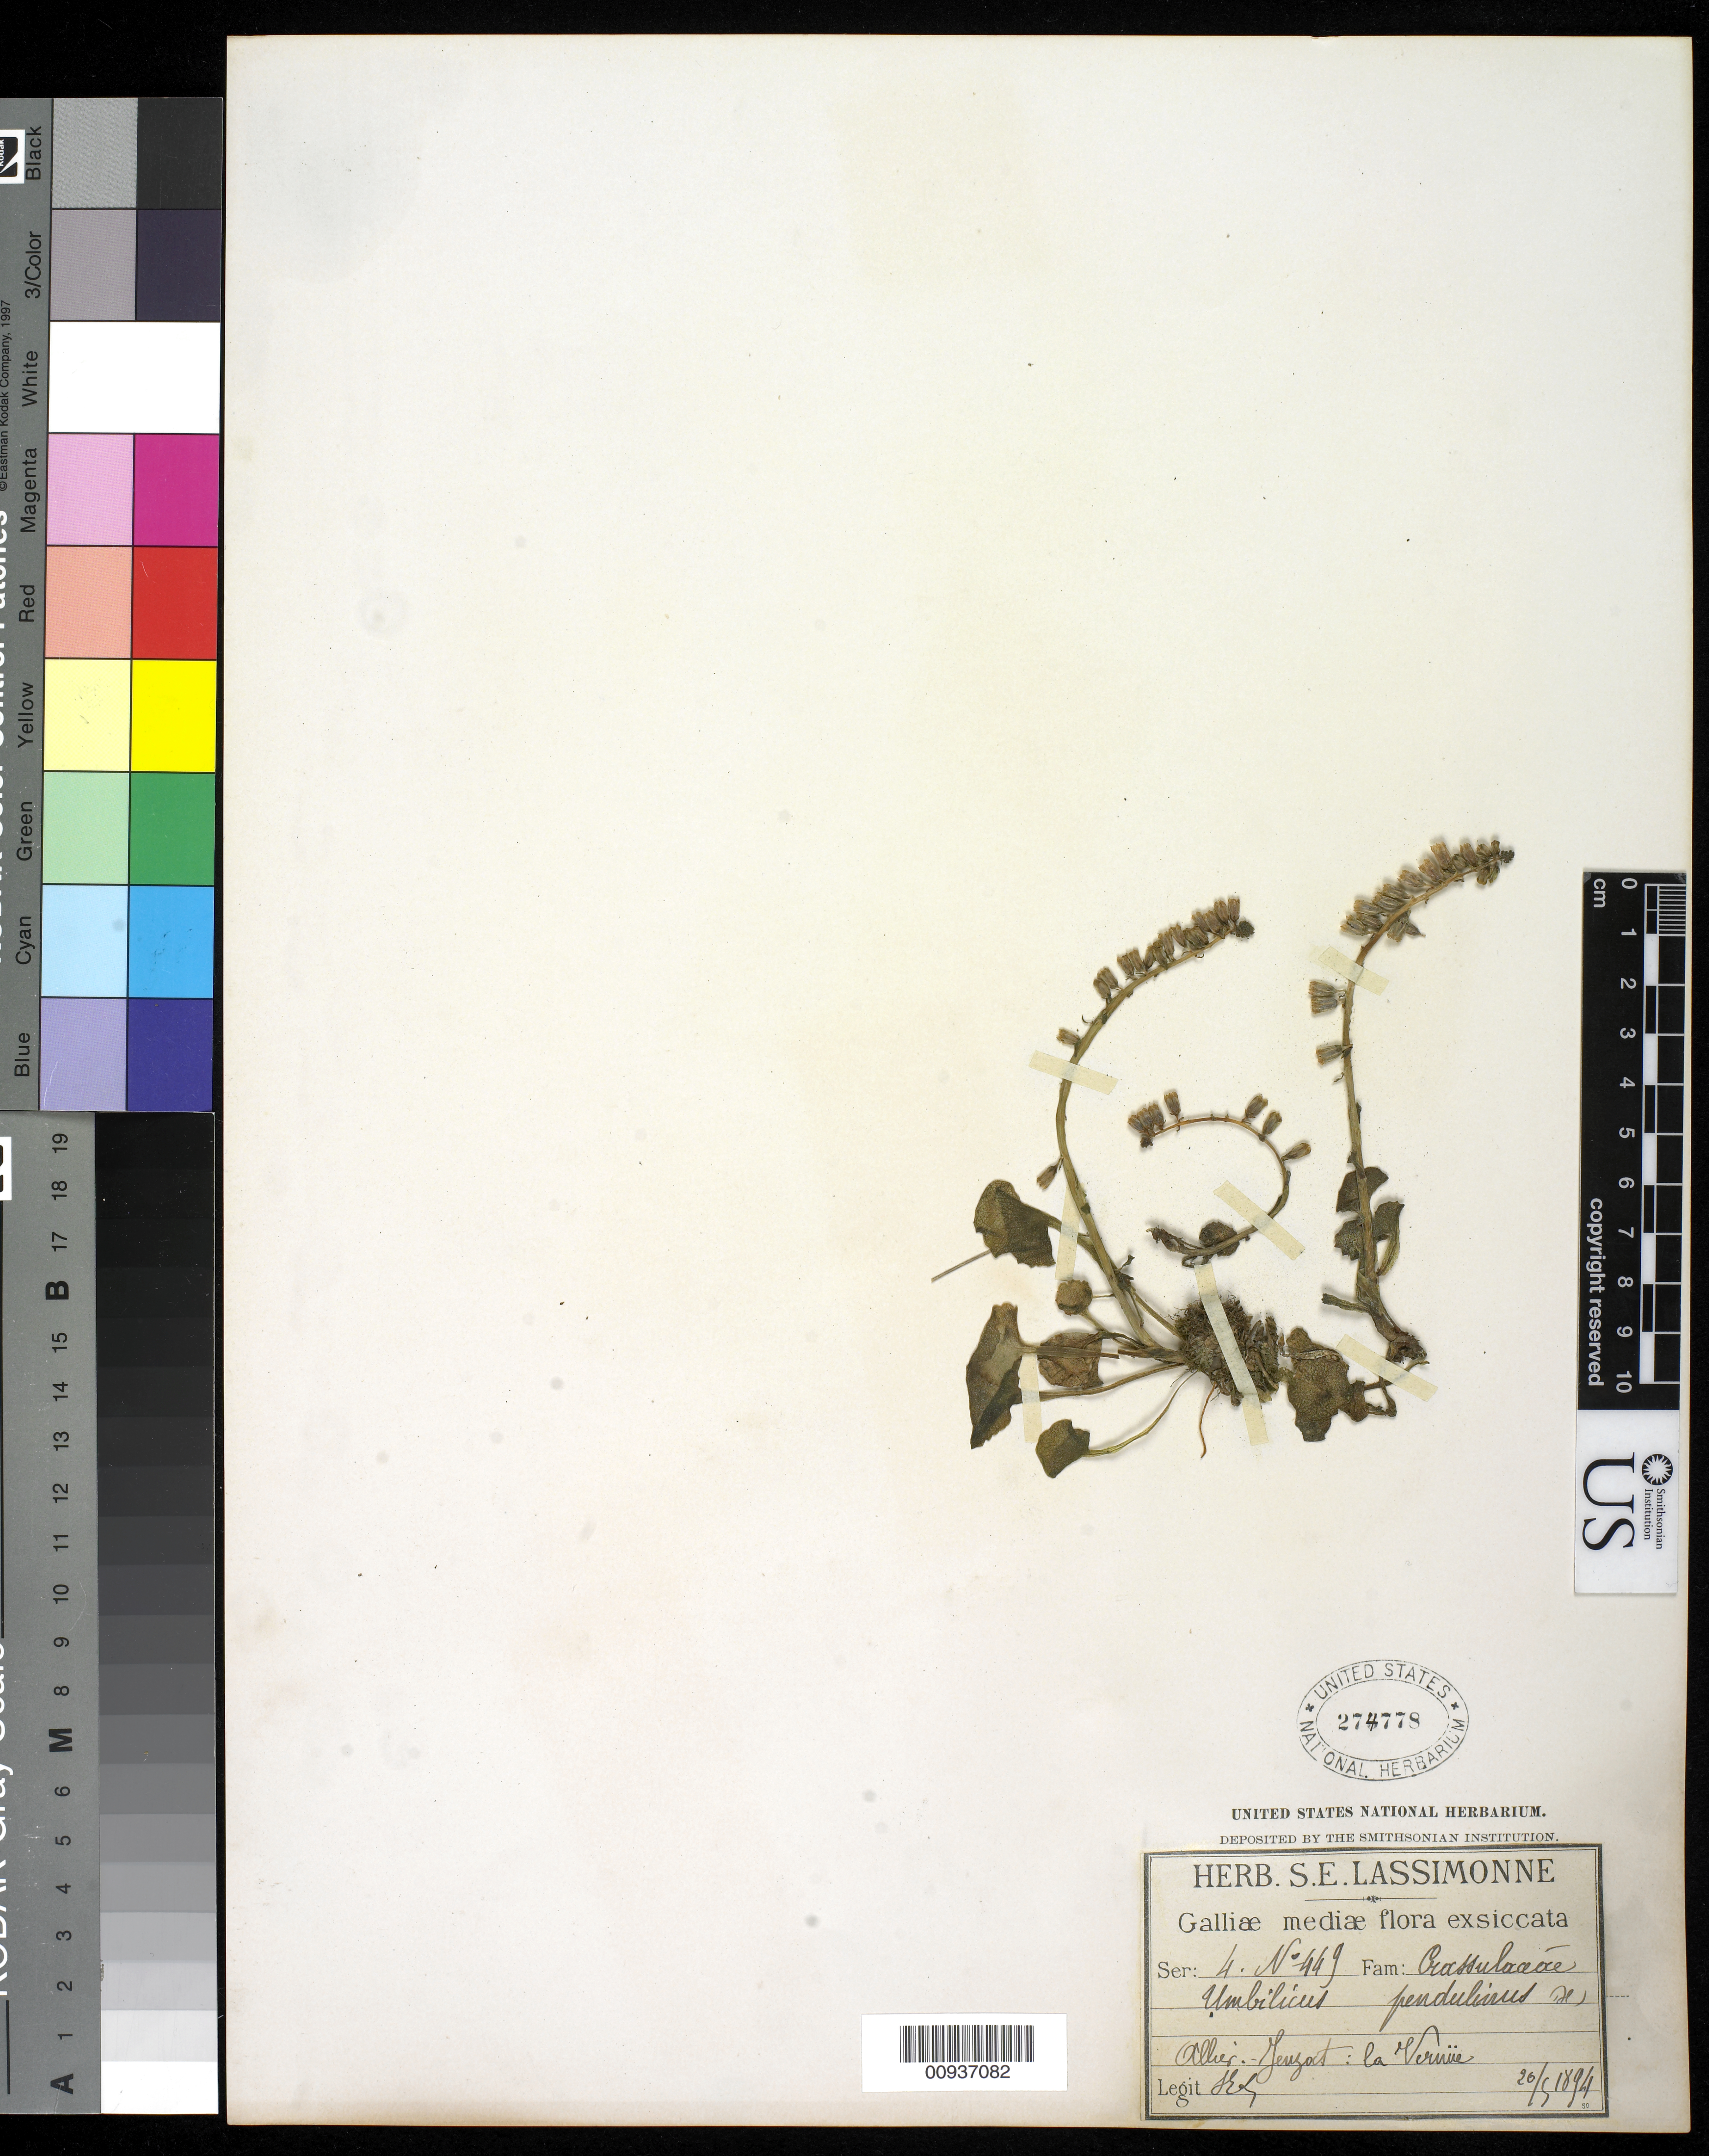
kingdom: Plantae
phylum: Tracheophyta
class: Magnoliopsida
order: Saxifragales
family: Crassulaceae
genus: Umbilicus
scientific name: Umbilicus pendulinus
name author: DC.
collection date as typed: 20 May 1894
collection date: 1894-05-20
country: France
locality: Allier - [G]enzat: la Veruiie.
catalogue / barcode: US 274778